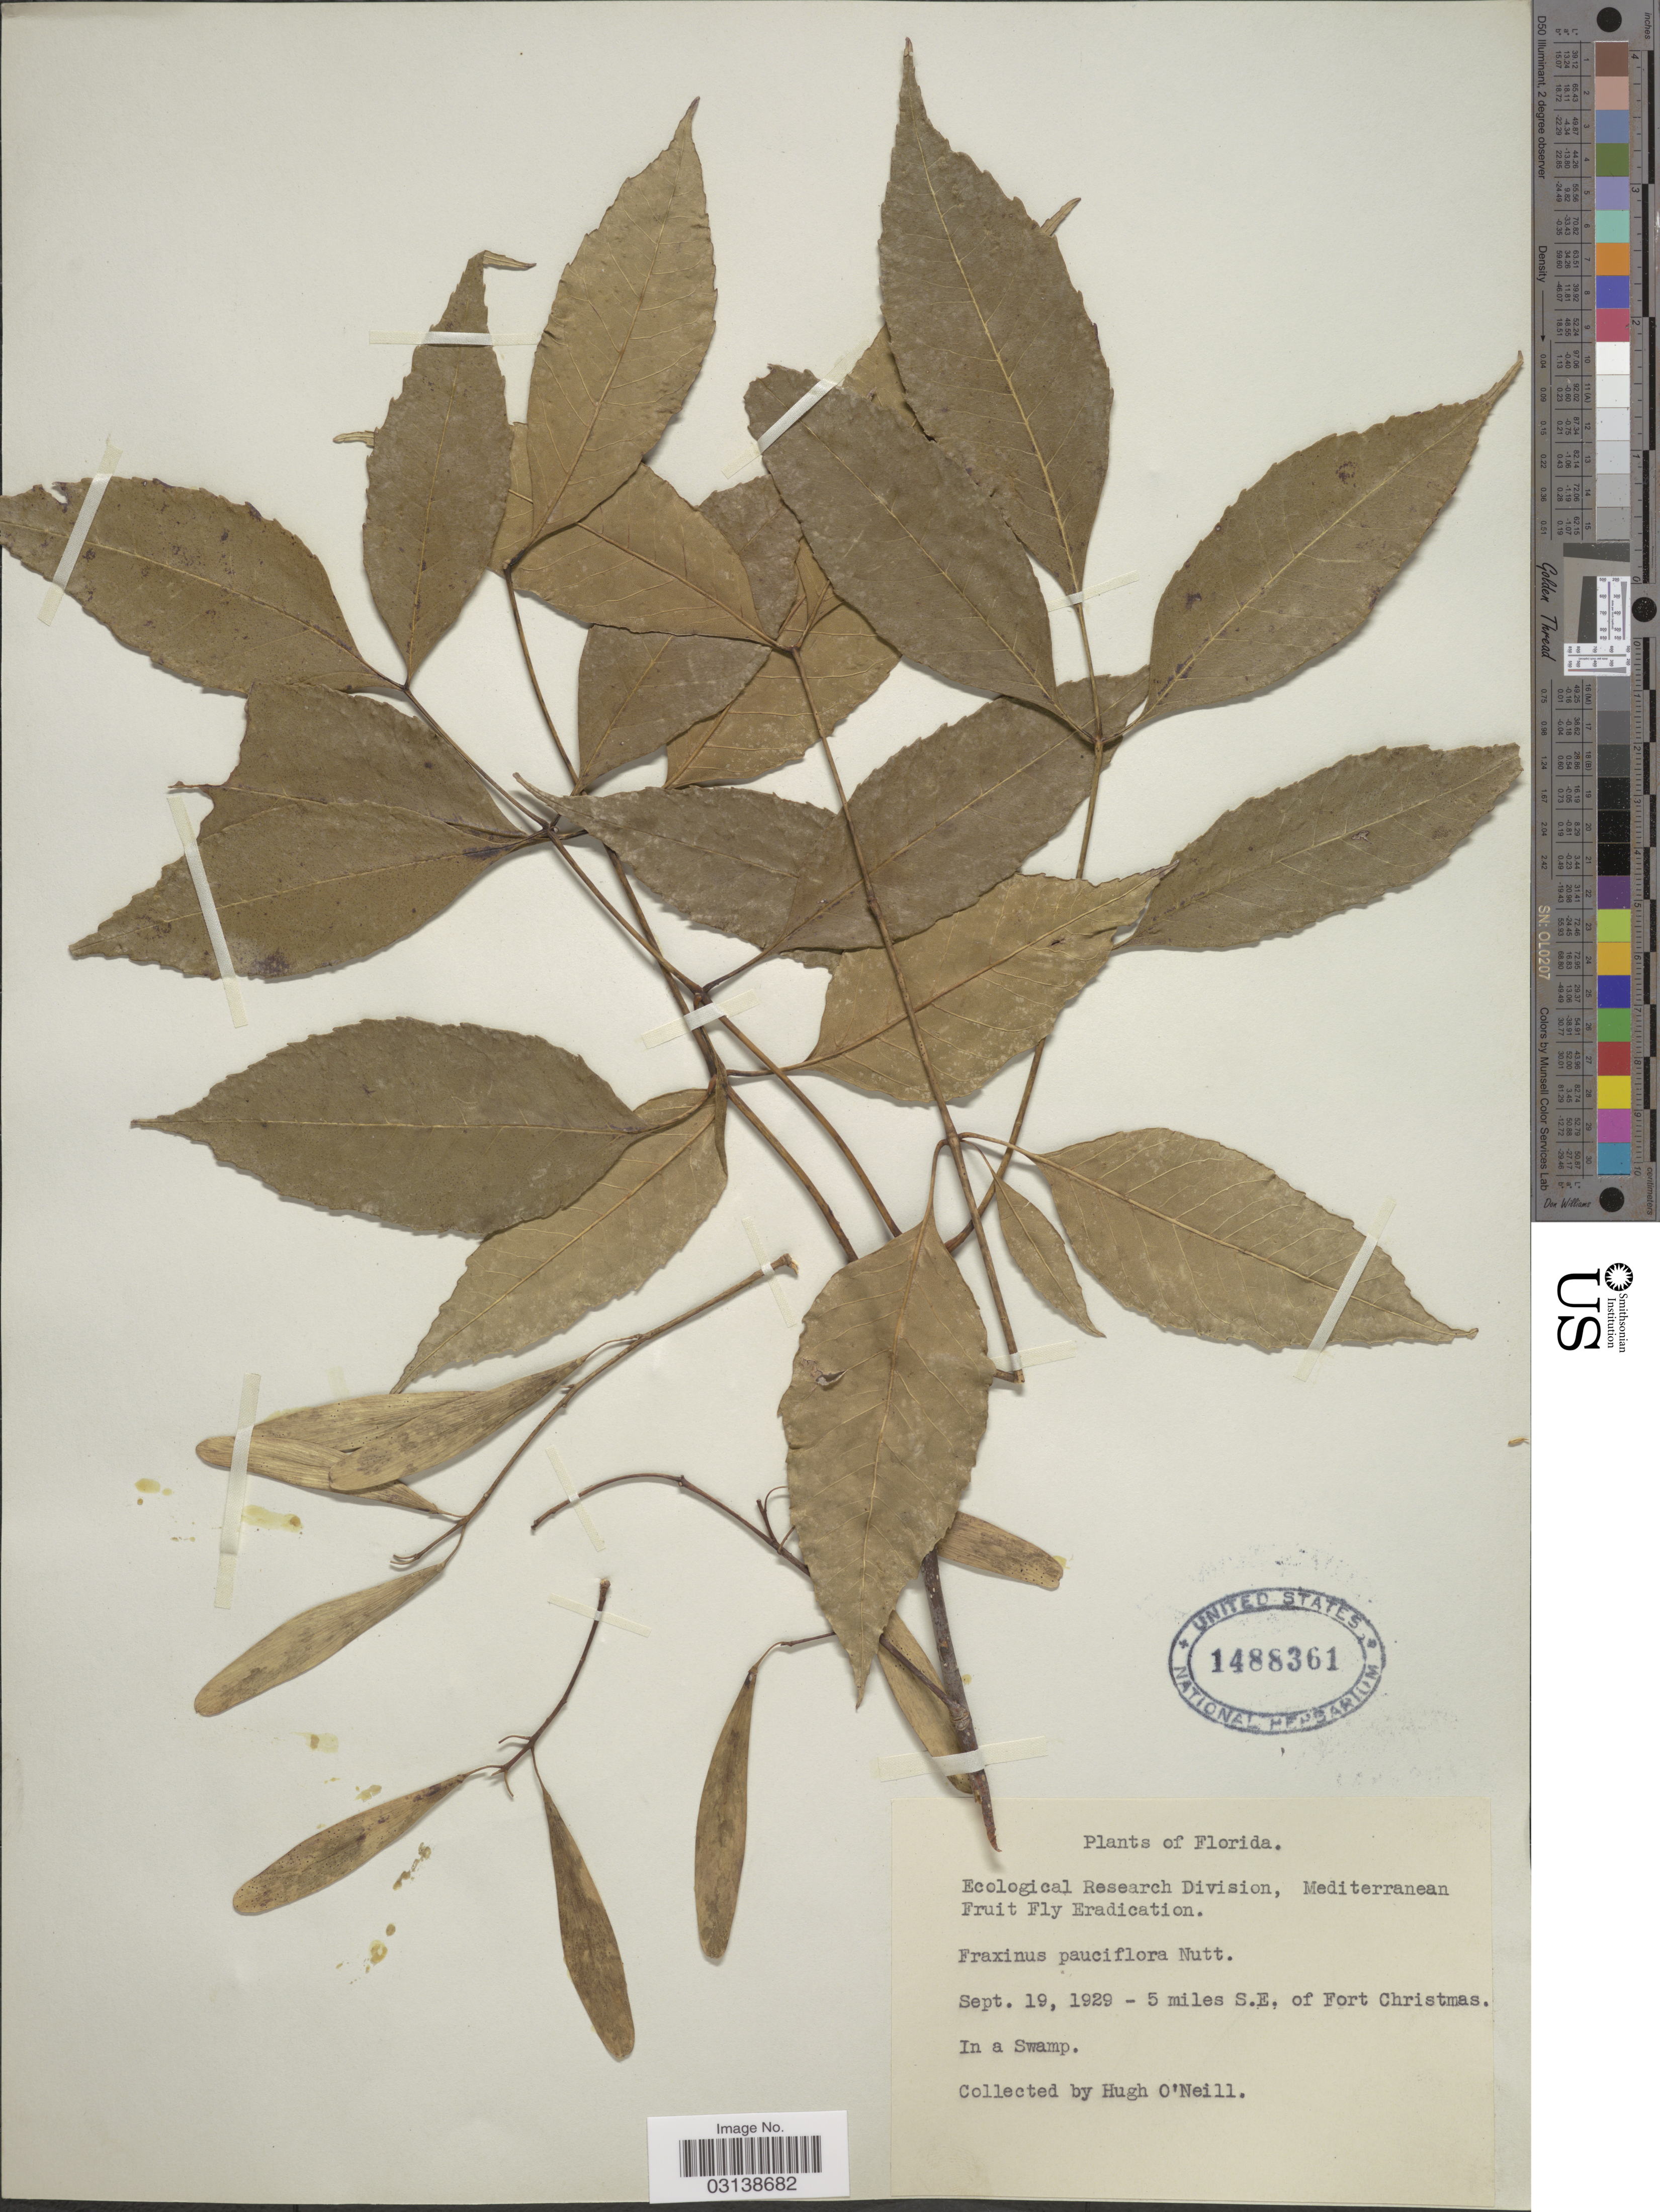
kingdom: Plantae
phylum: Tracheophyta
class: Magnoliopsida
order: Lamiales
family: Oleaceae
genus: Fraxinus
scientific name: Fraxinus caroliniana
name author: Mill.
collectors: H. O'Neill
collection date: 1929-09-19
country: United States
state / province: Florida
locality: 5 miles S.E. of Fort Christmas.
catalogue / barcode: US 1488361